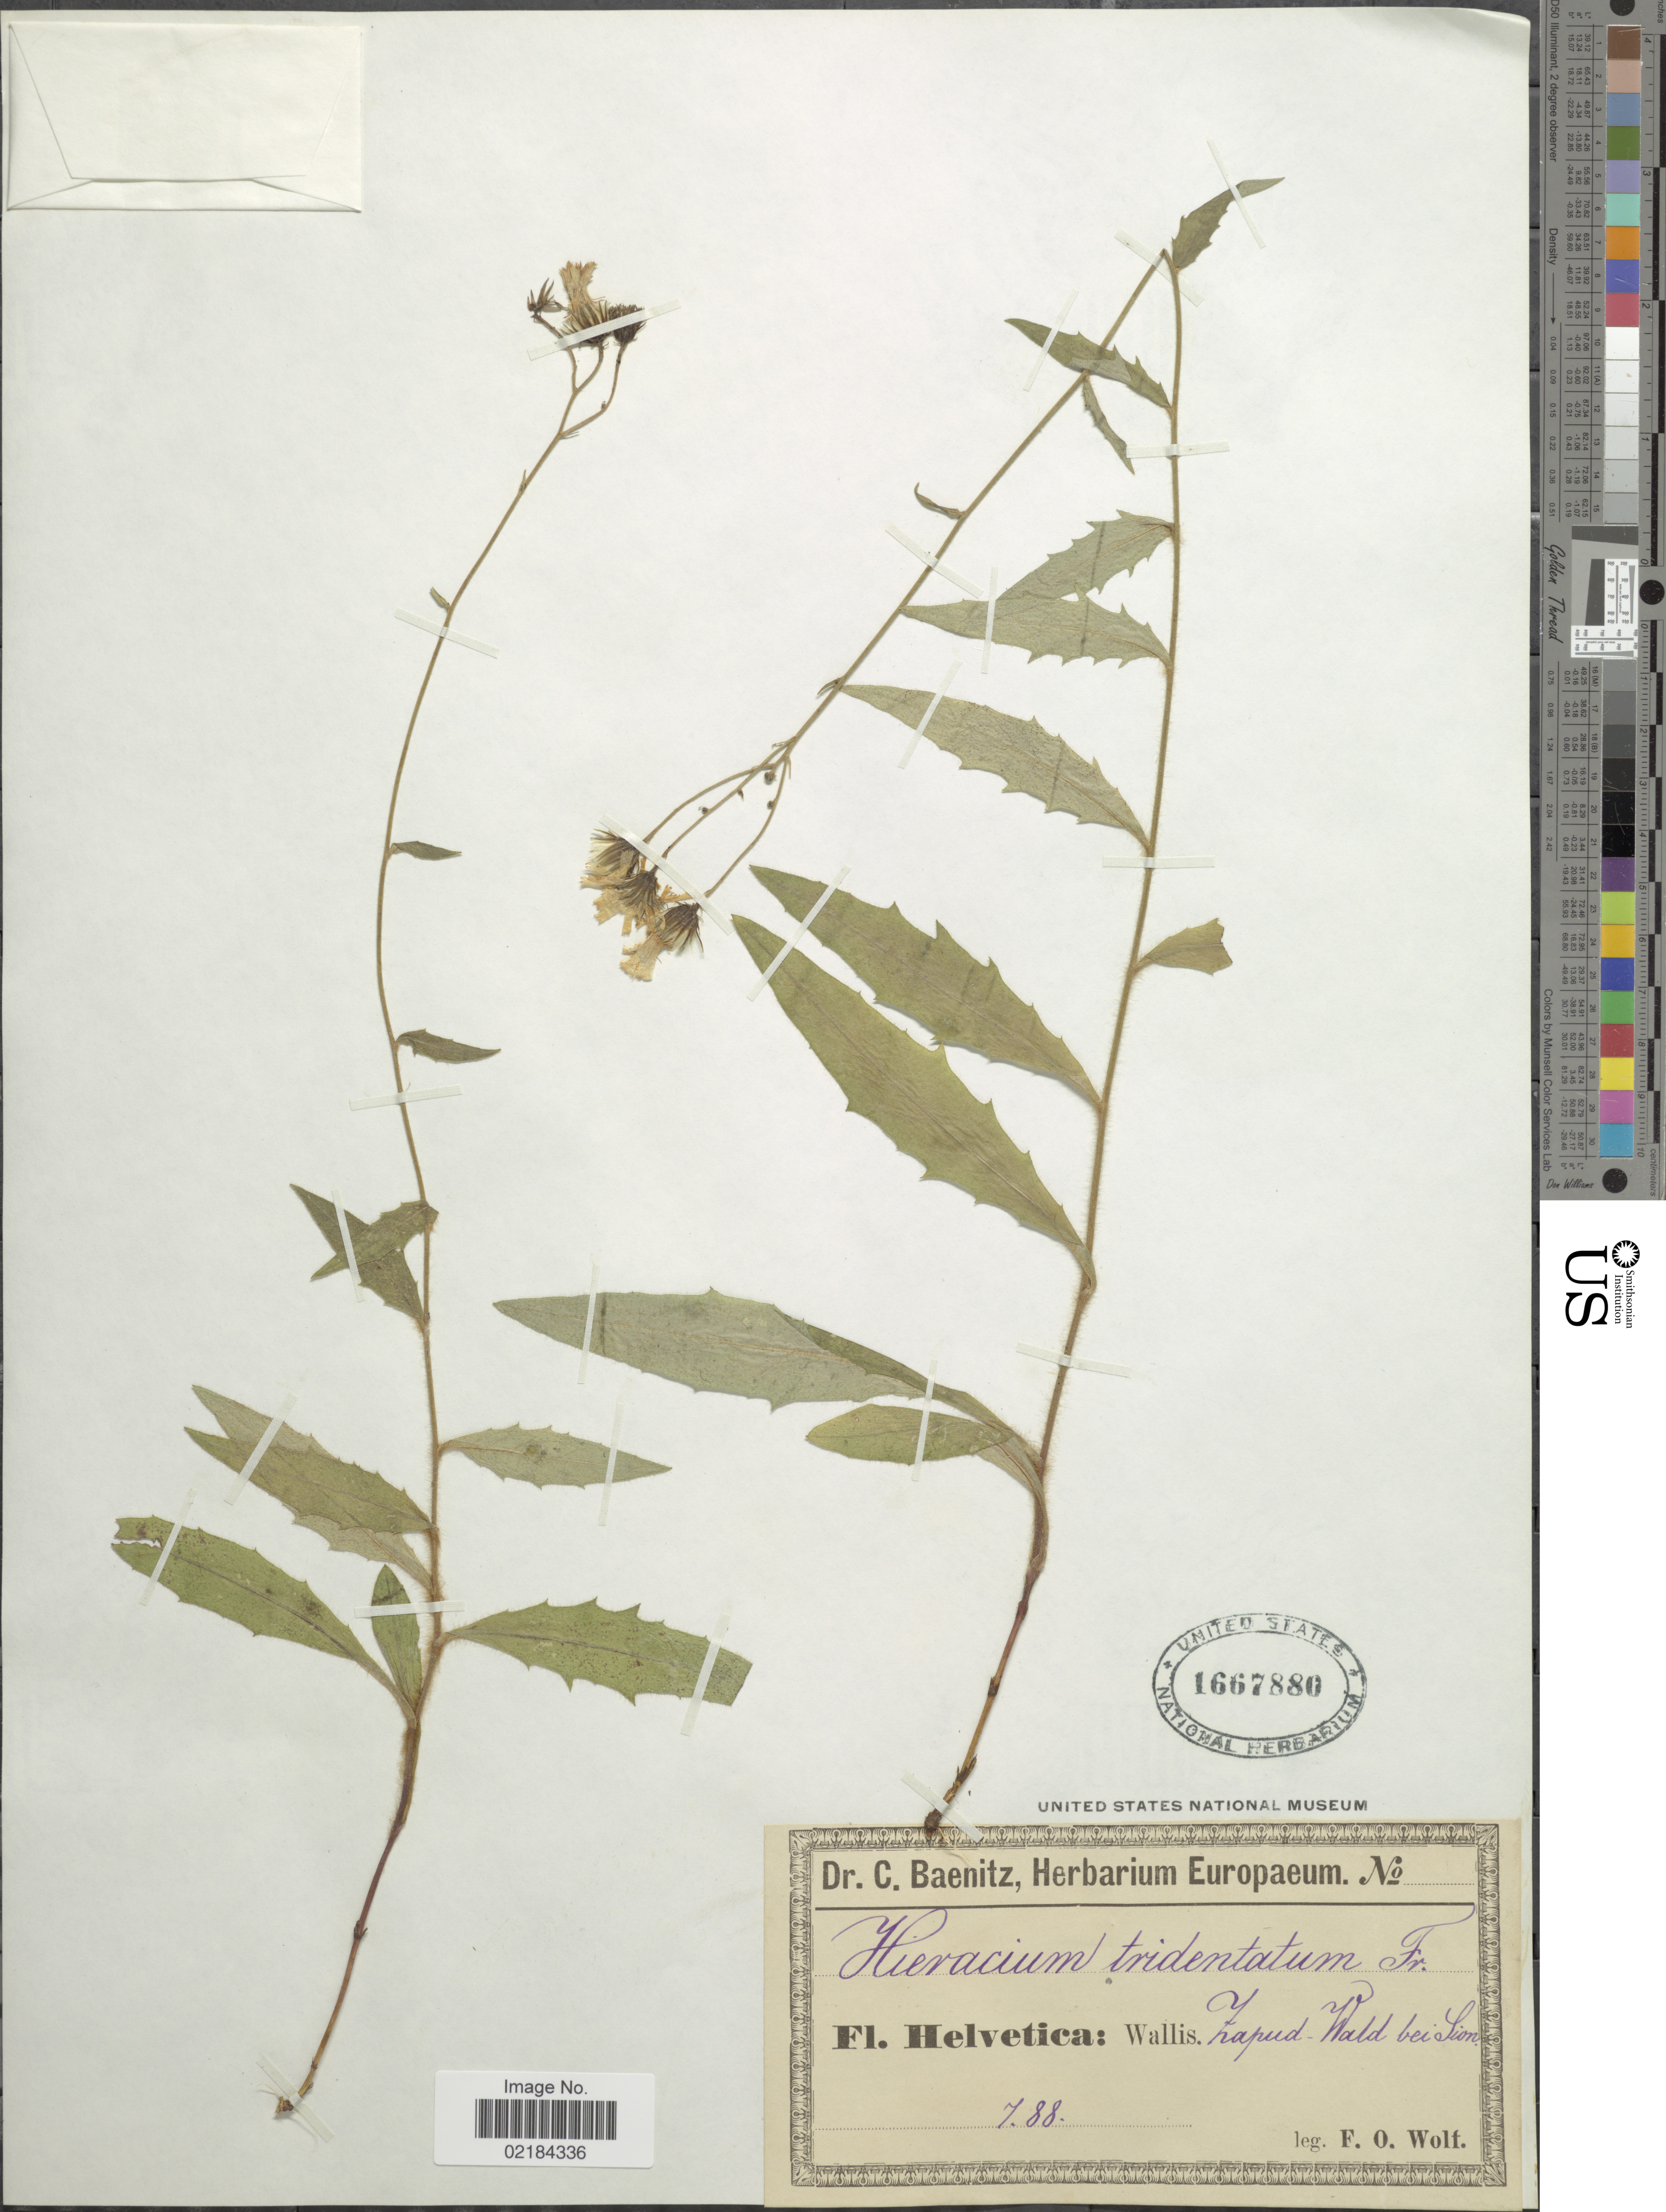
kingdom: Plantae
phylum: Tracheophyta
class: Magnoliopsida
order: Asterales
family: Asteraceae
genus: Hieracium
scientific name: Hieracium laevigatum subsp. tridentatum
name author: (Fr.) Čelak.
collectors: F. Wolf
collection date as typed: Transcribed d/m/y: /7/88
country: Switzerland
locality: Helvetica; Wallis. Lapud - Wald bei Sion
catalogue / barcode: US 1667880